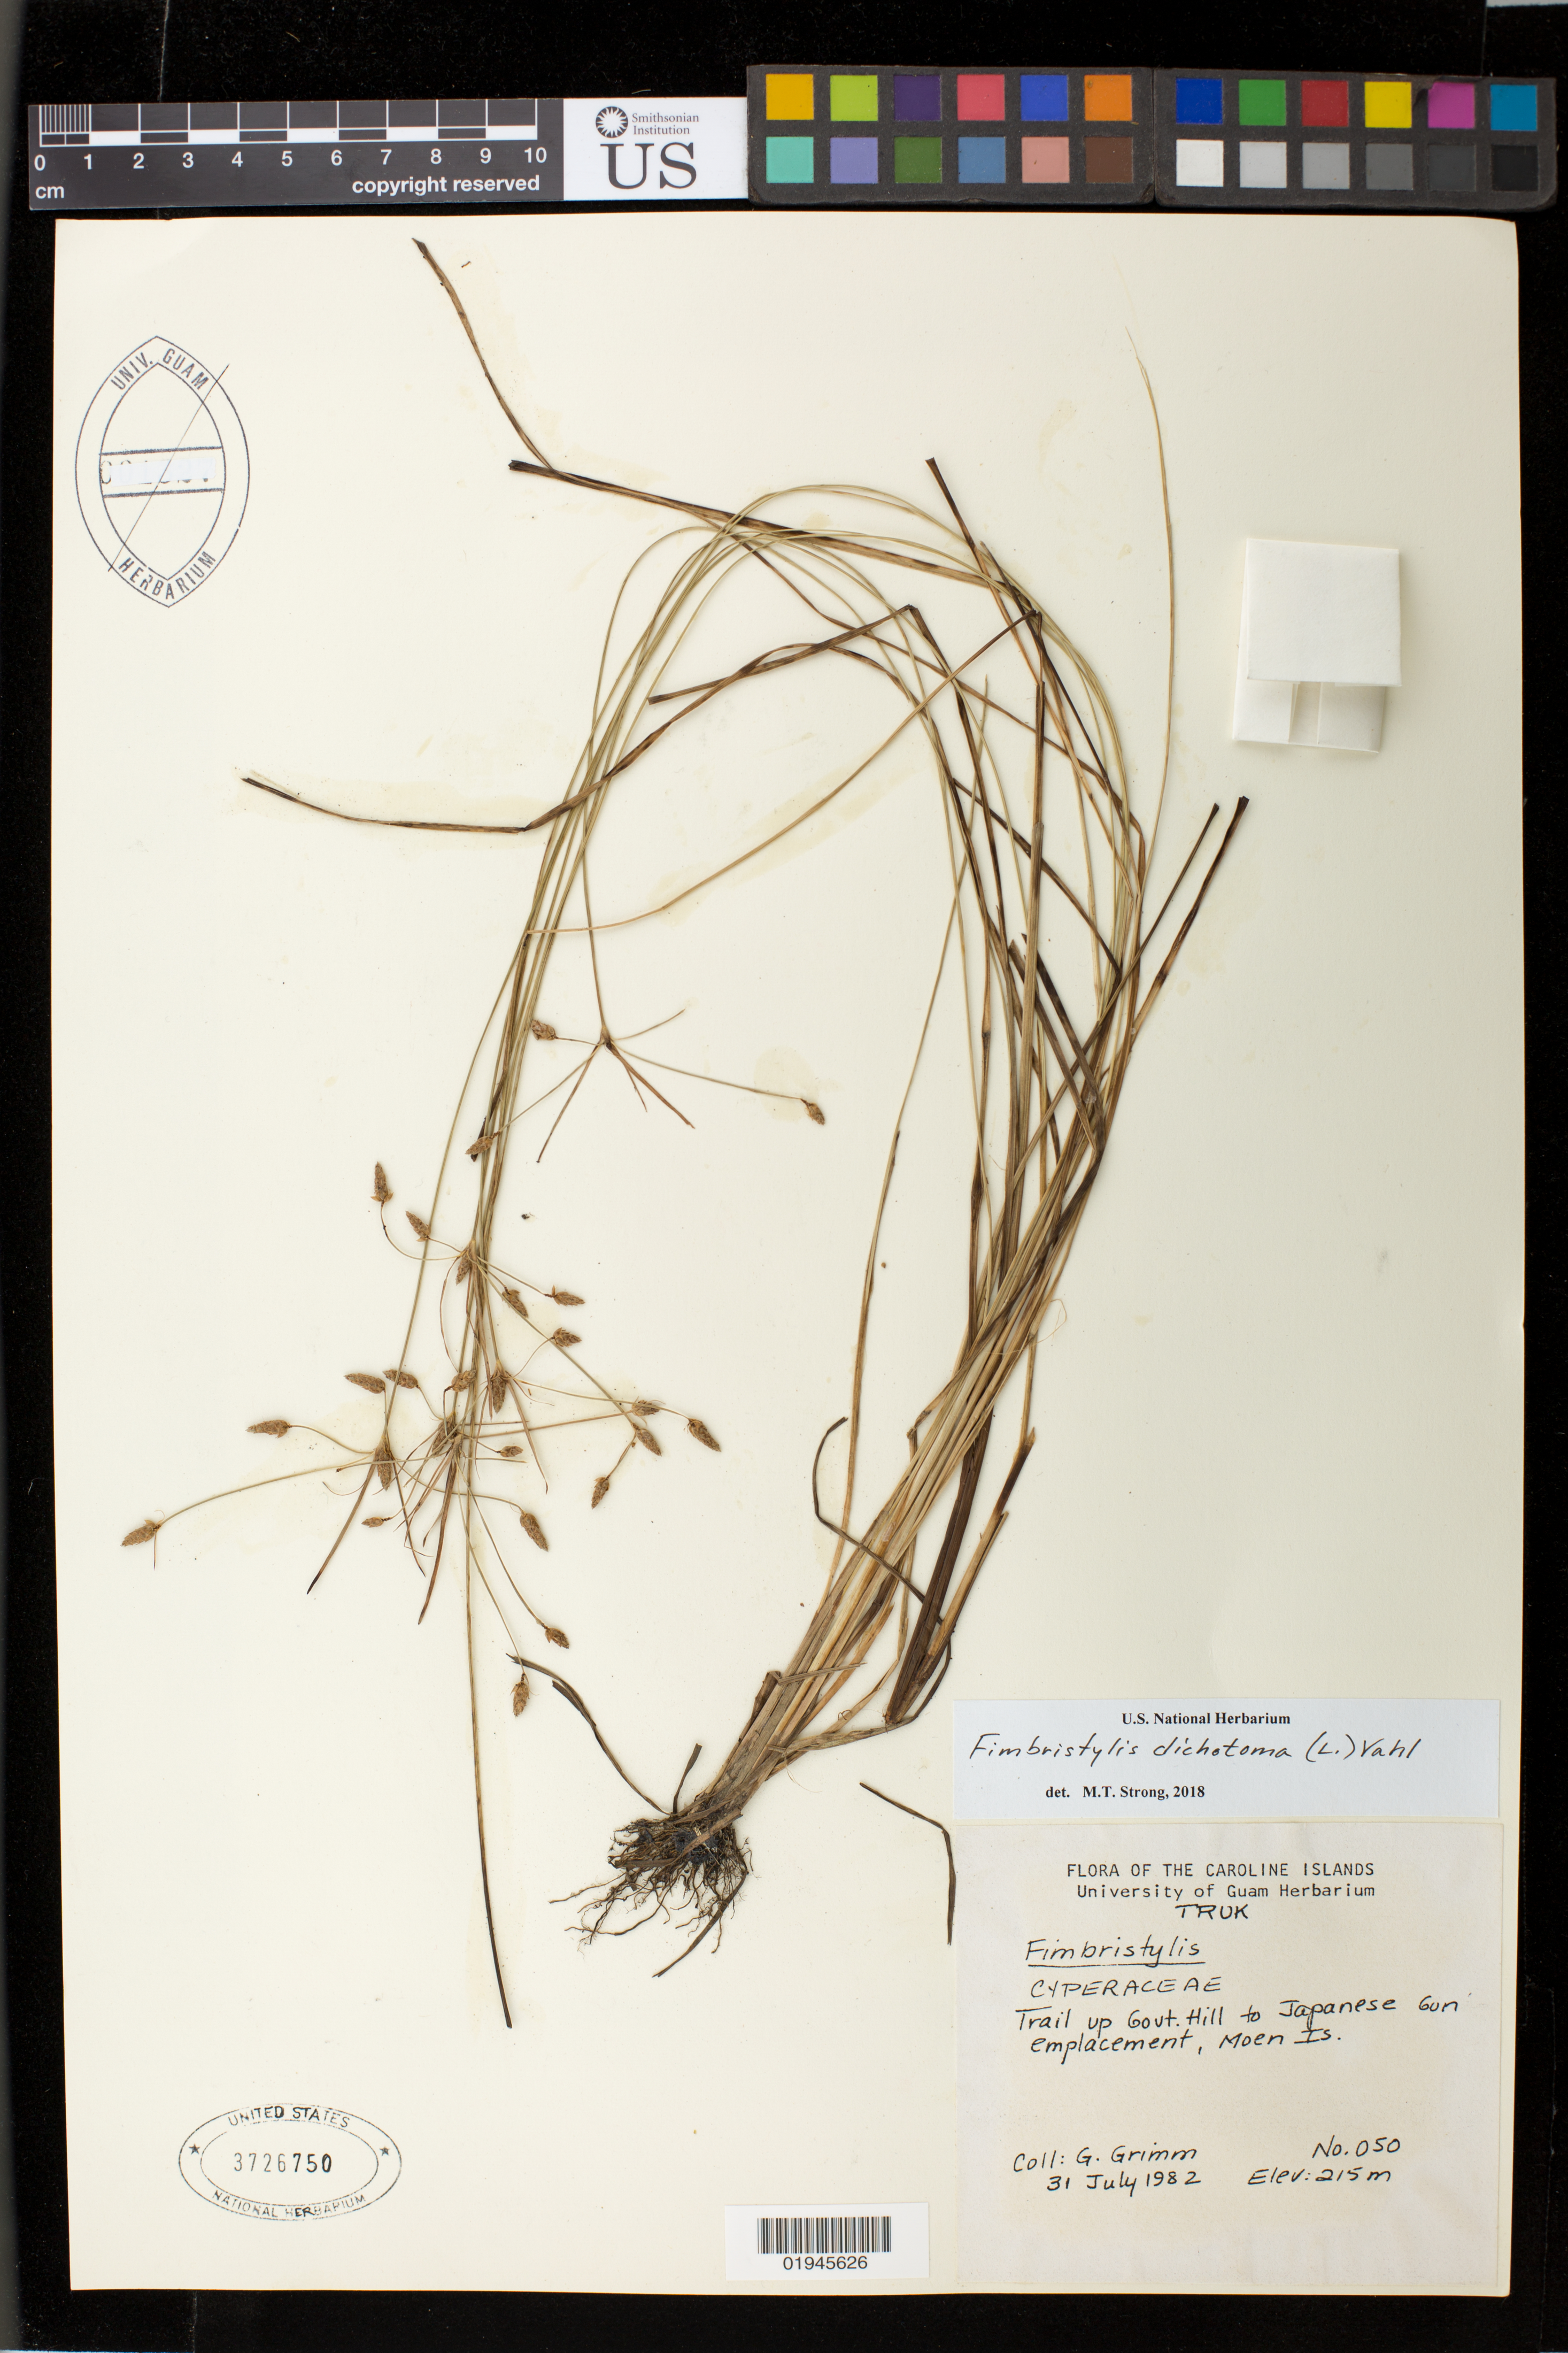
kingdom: Plantae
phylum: Tracheophyta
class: Liliopsida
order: Poales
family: Cyperaceae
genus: Fimbristylis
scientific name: Fimbristylis dichotoma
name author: (L.) Vahl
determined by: Strong, Mark T., (BOT), Smithsonian Institution - National Museum of Natural History (UNITED STATES)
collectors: G. Grimm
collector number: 50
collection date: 1982-07-31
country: Micronesia, Federated States of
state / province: Truk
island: Moen [Wono]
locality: Trail up Govt. Hill to Japanese gun emplacement, Moen Island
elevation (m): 215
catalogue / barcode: US 3726750